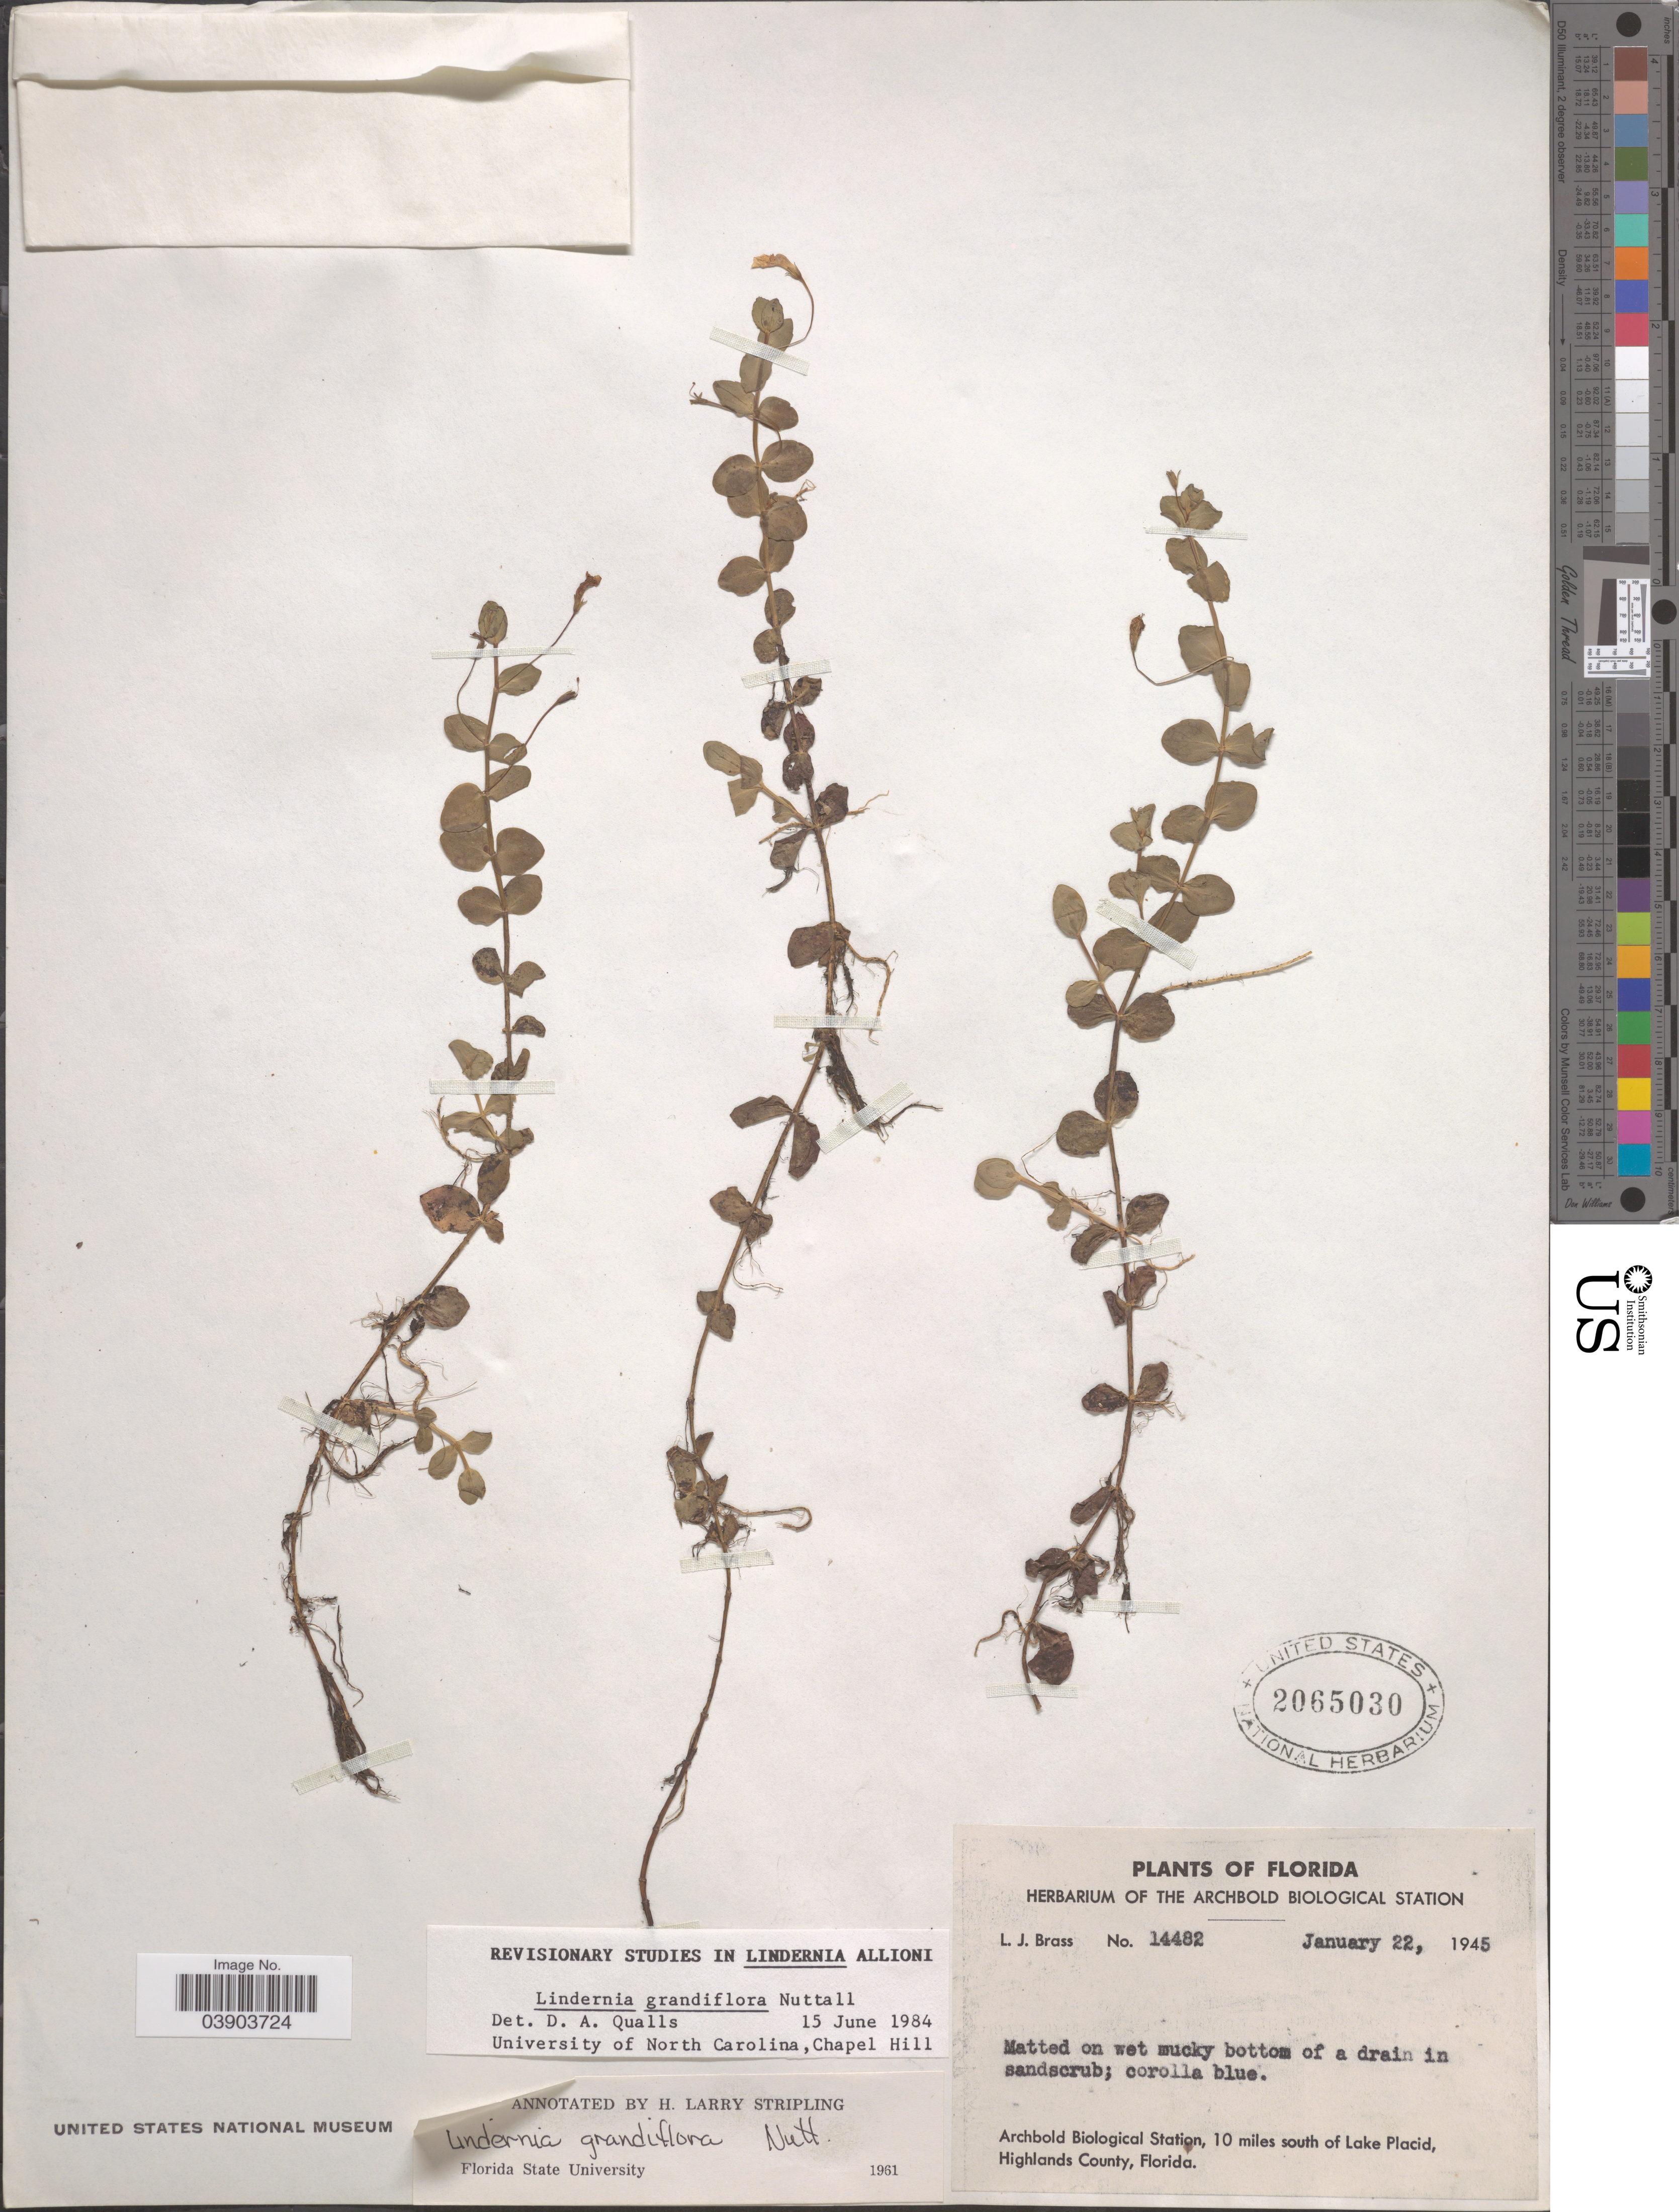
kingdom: Plantae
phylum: Tracheophyta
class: Magnoliopsida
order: Lamiales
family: Linderniaceae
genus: Lindernia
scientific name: Lindernia grandiflora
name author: Nutt.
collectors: L. J. Brass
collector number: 14482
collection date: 1945-01-22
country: United States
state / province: Florida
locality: Archbold Biological Station, 10 miles south of Lake Placid, Highlands County.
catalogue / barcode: US 2065030